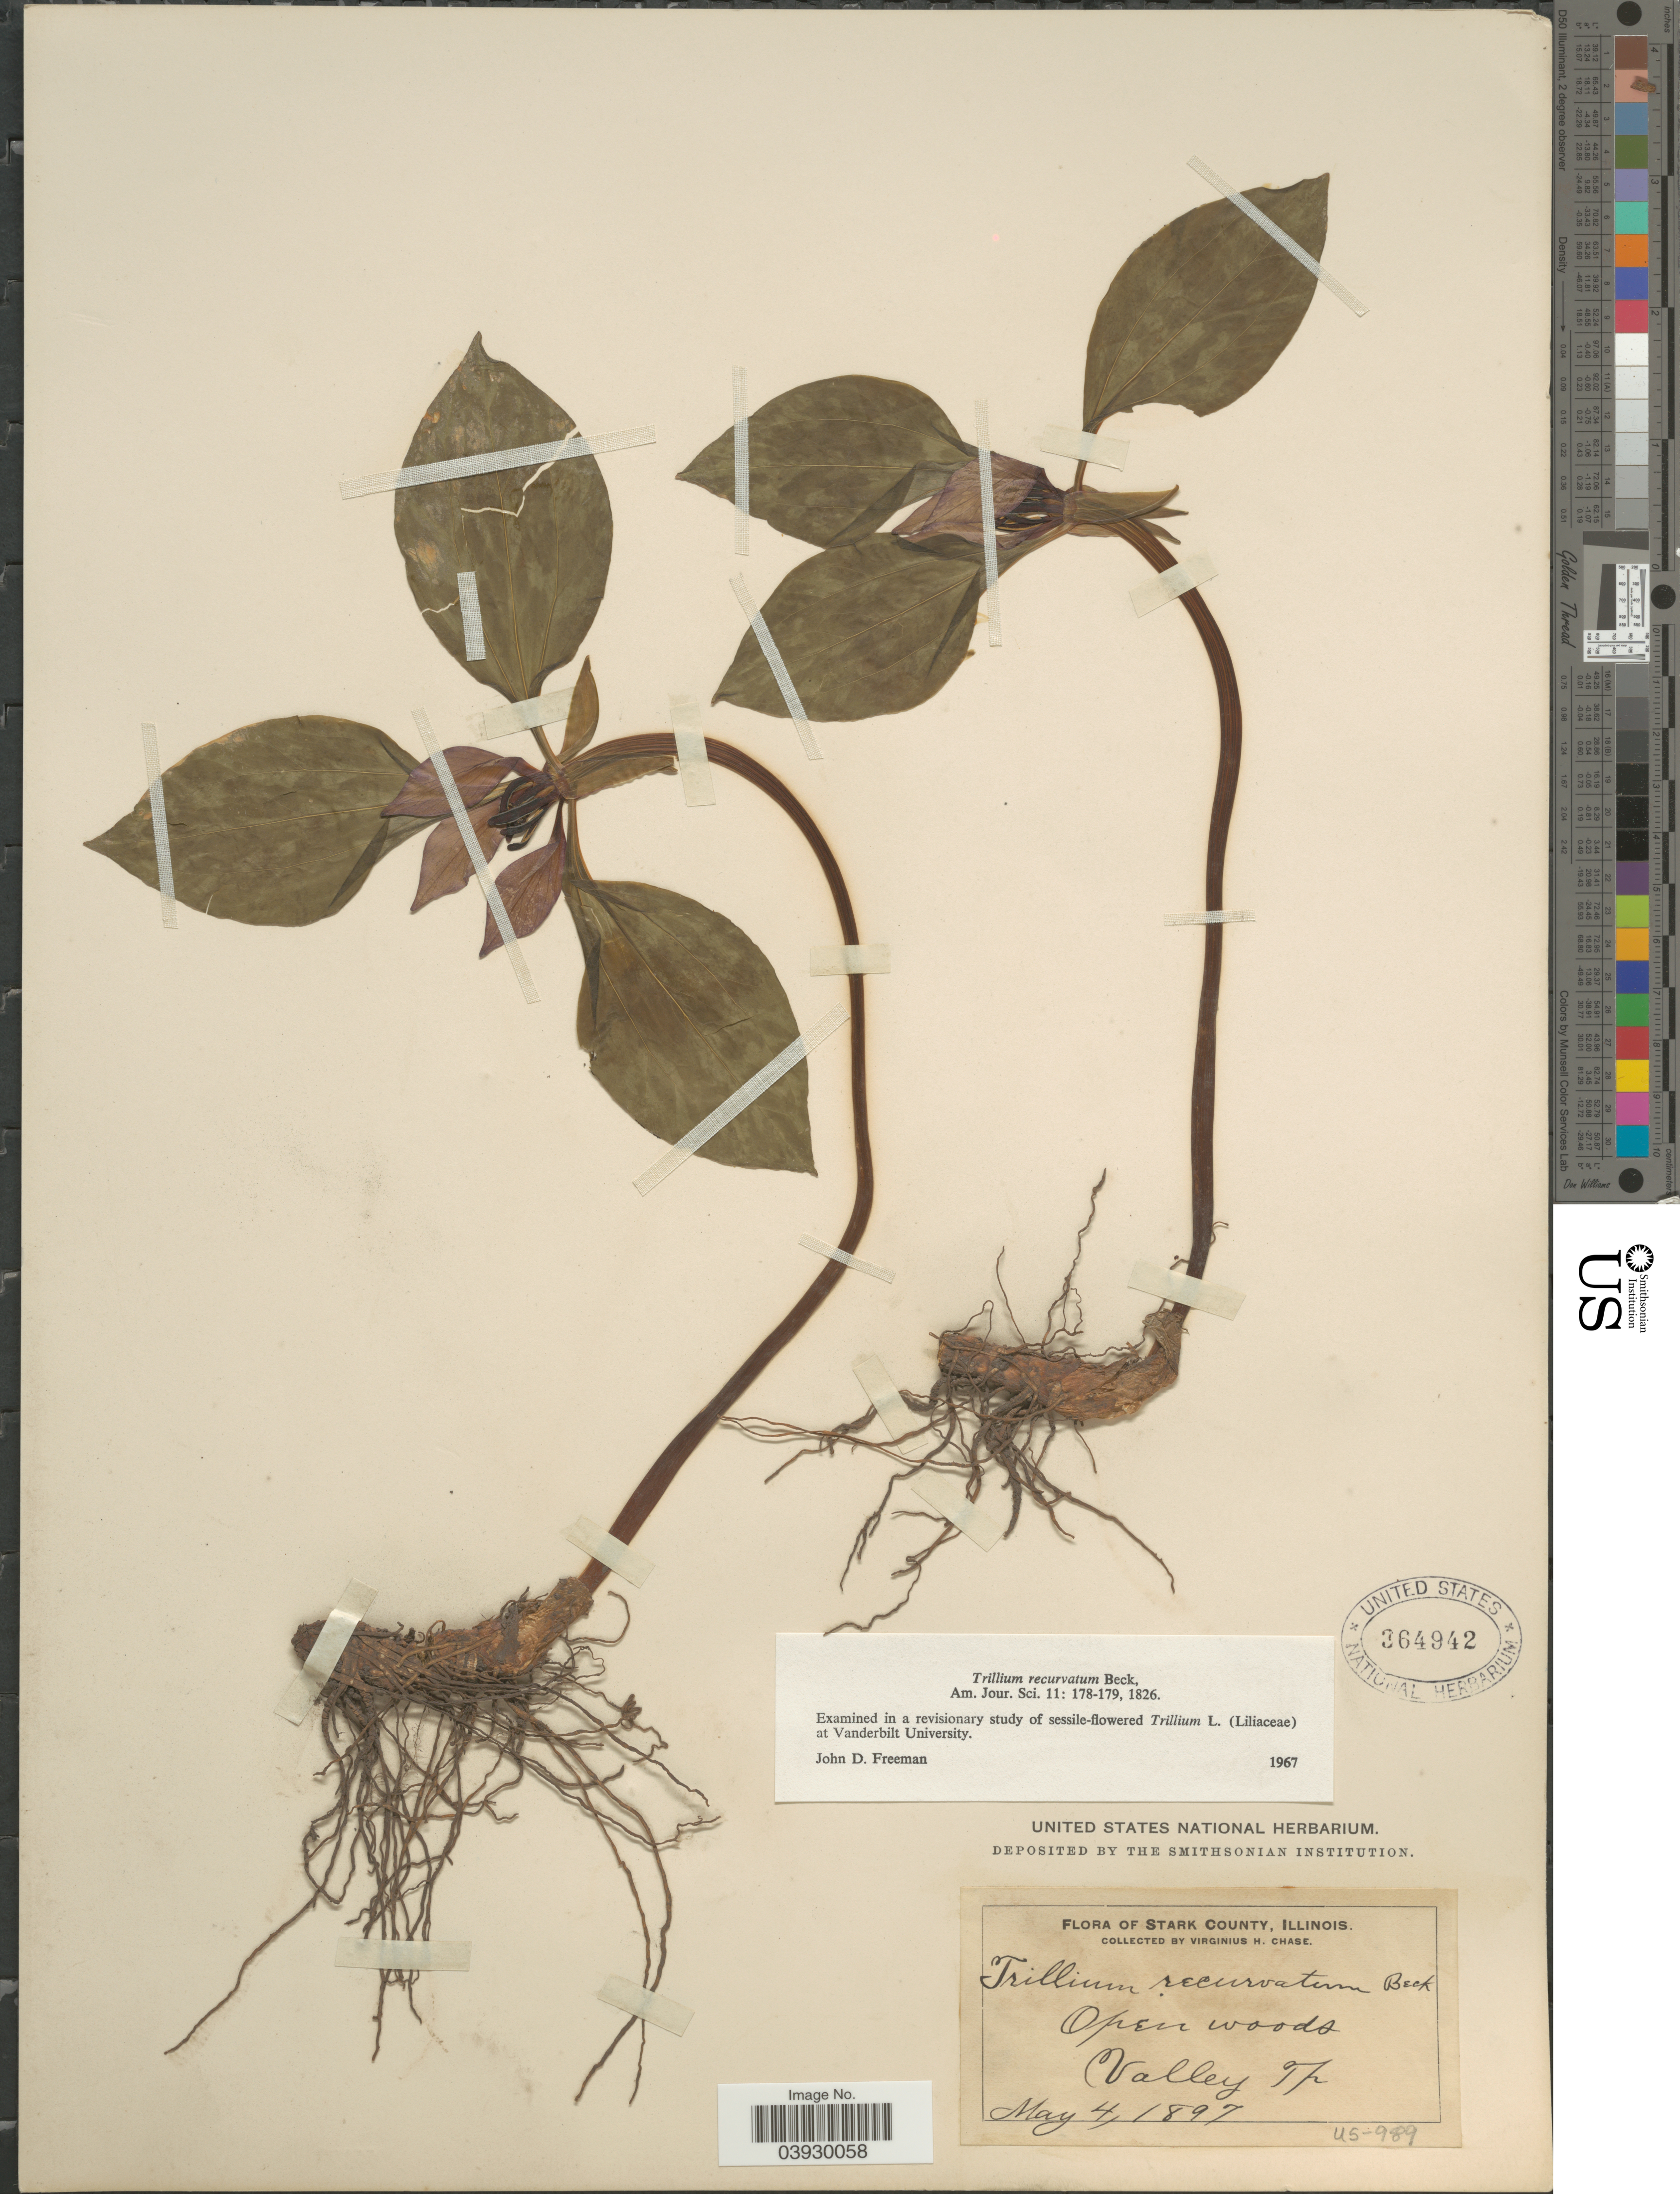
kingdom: Plantae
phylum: Tracheophyta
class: Liliopsida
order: Liliales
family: Melanthiaceae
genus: Trillium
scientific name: Trillium recurvatum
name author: L.C. Beck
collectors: V. H. Chase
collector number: US-989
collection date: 1897-05-04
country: United States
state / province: Illinois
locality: Stark County. Valley Tp.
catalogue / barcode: US 364942